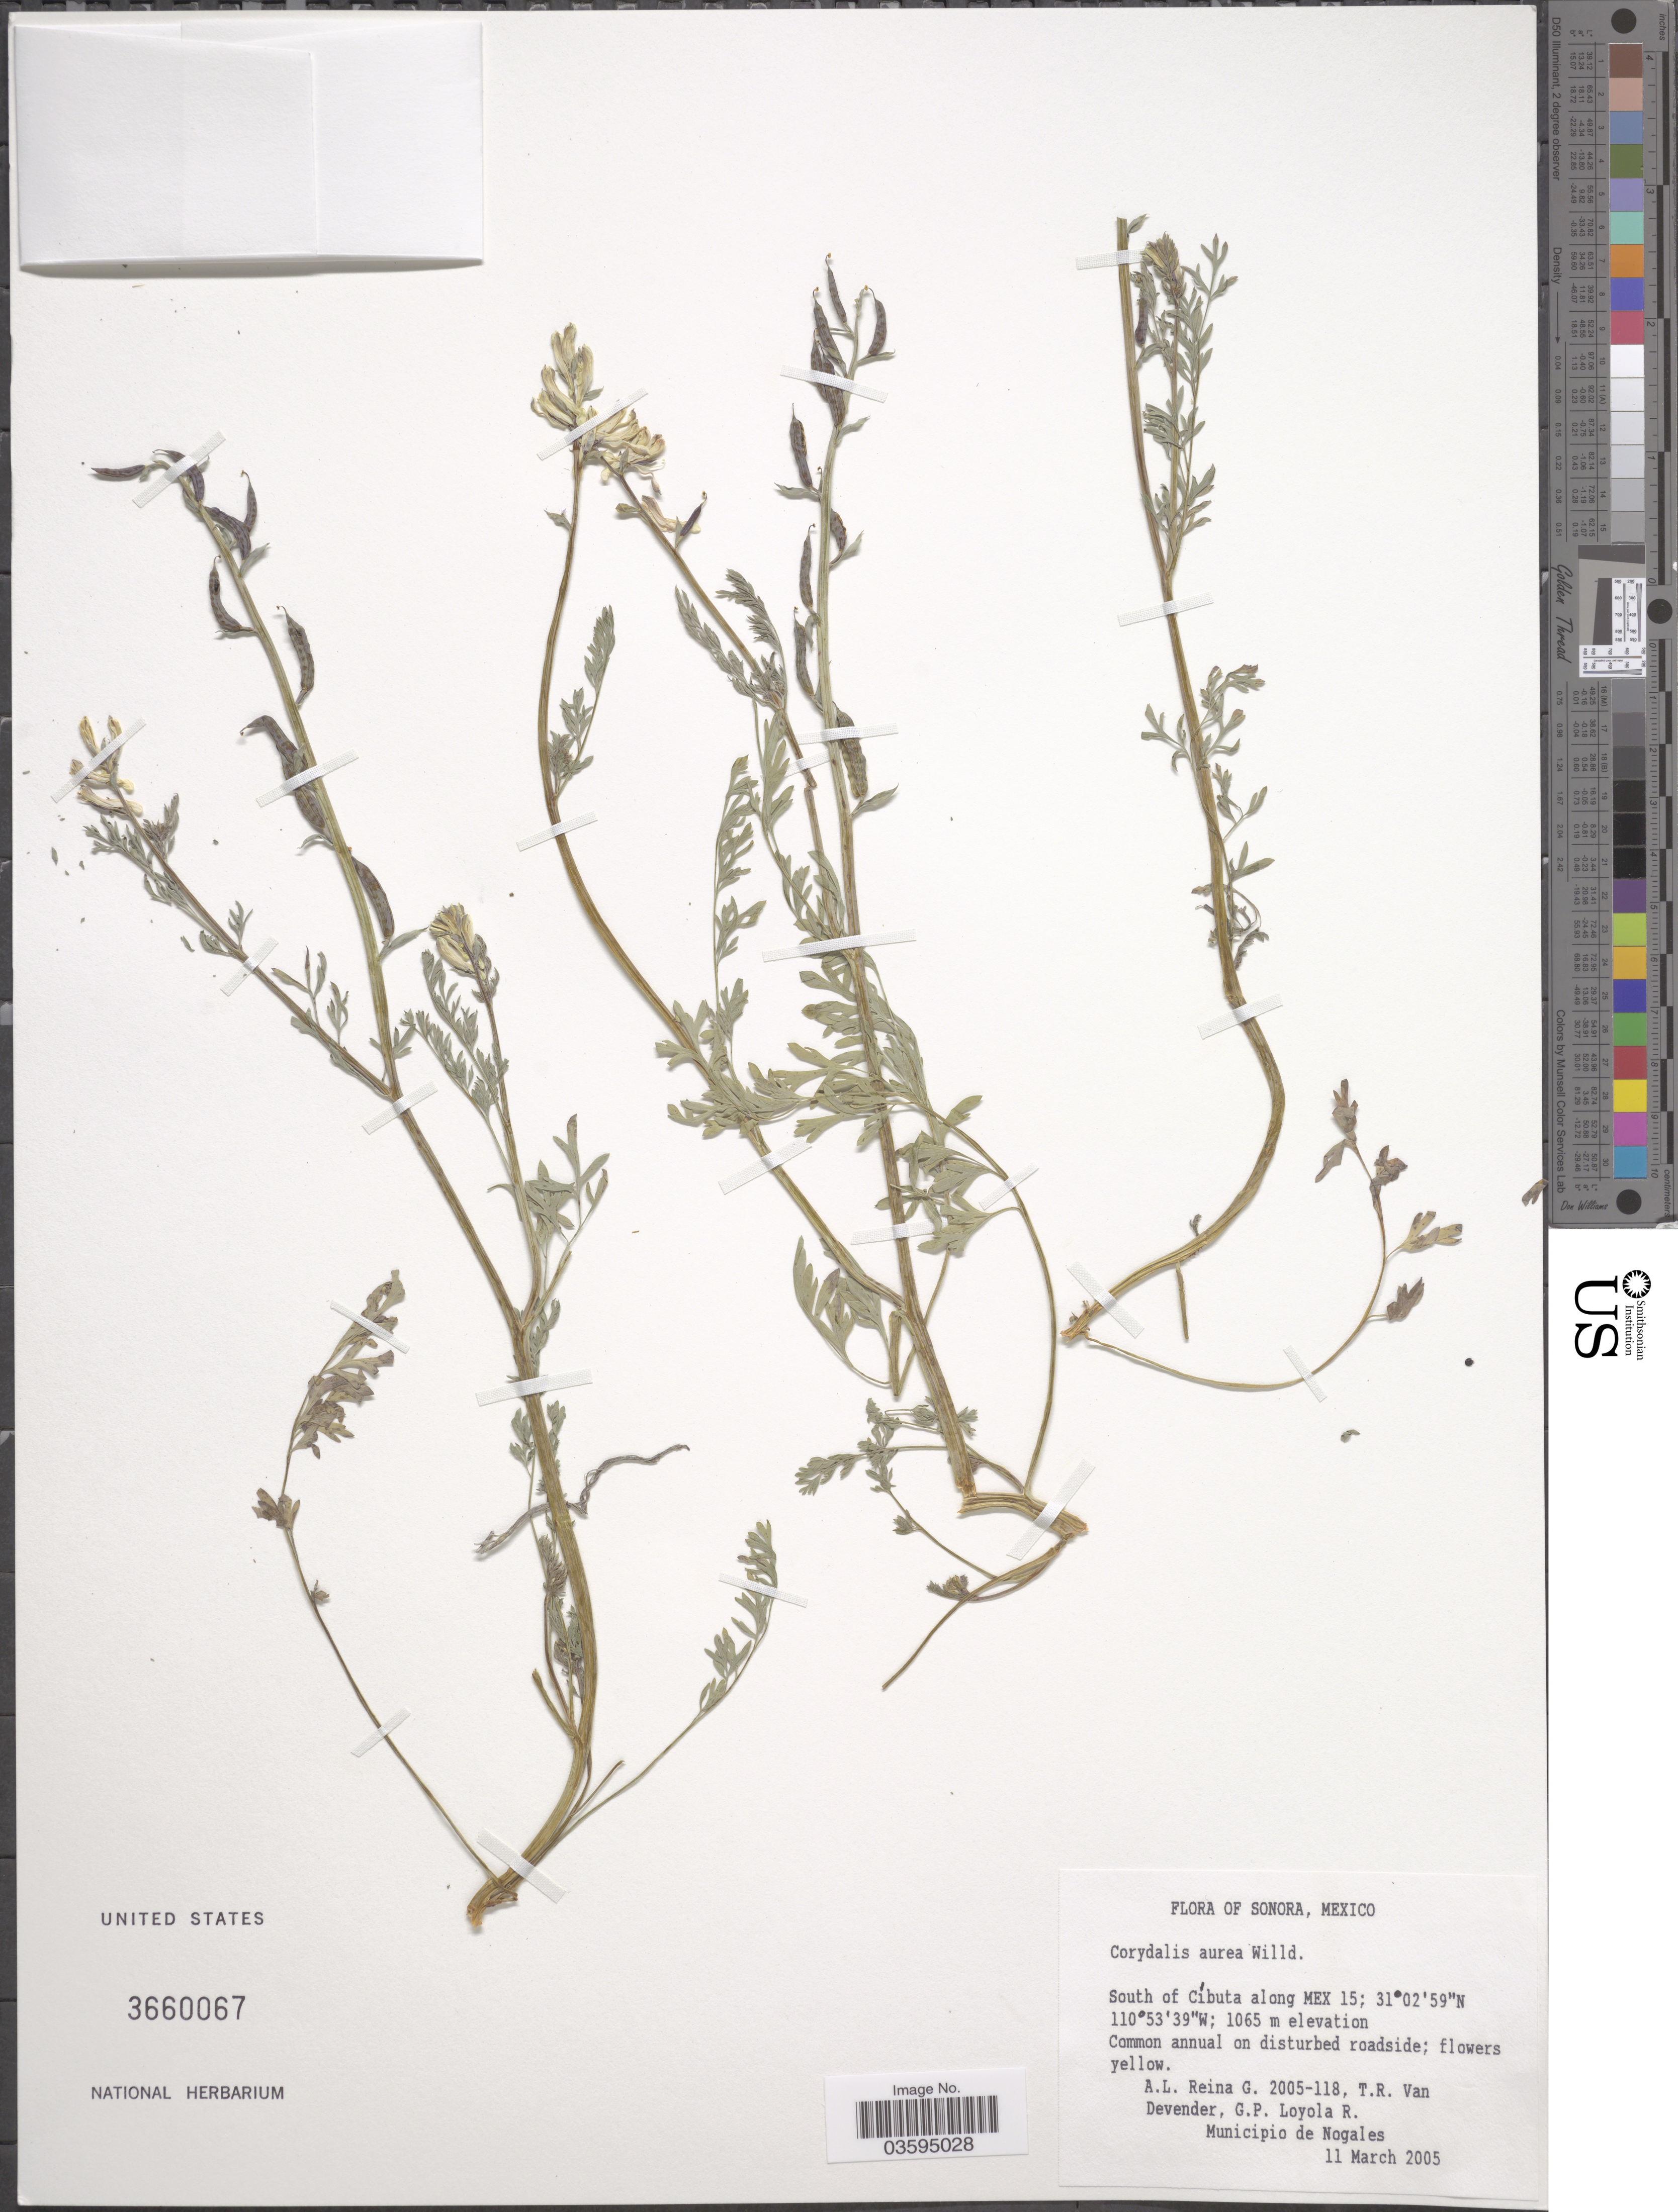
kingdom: Plantae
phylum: Tracheophyta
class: Magnoliopsida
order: Ranunculales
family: Papaveraceae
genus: Corydalis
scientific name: Corydalis aurea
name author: Willd.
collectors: A. L. Reina G., T. R. Van Devender & B. Loyola R.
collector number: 2005-118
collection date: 2005-03-11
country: Mexico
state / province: Sonora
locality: South of Cíbuta along MEX 15. Municipio de Nogales.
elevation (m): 1065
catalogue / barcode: US 3660067